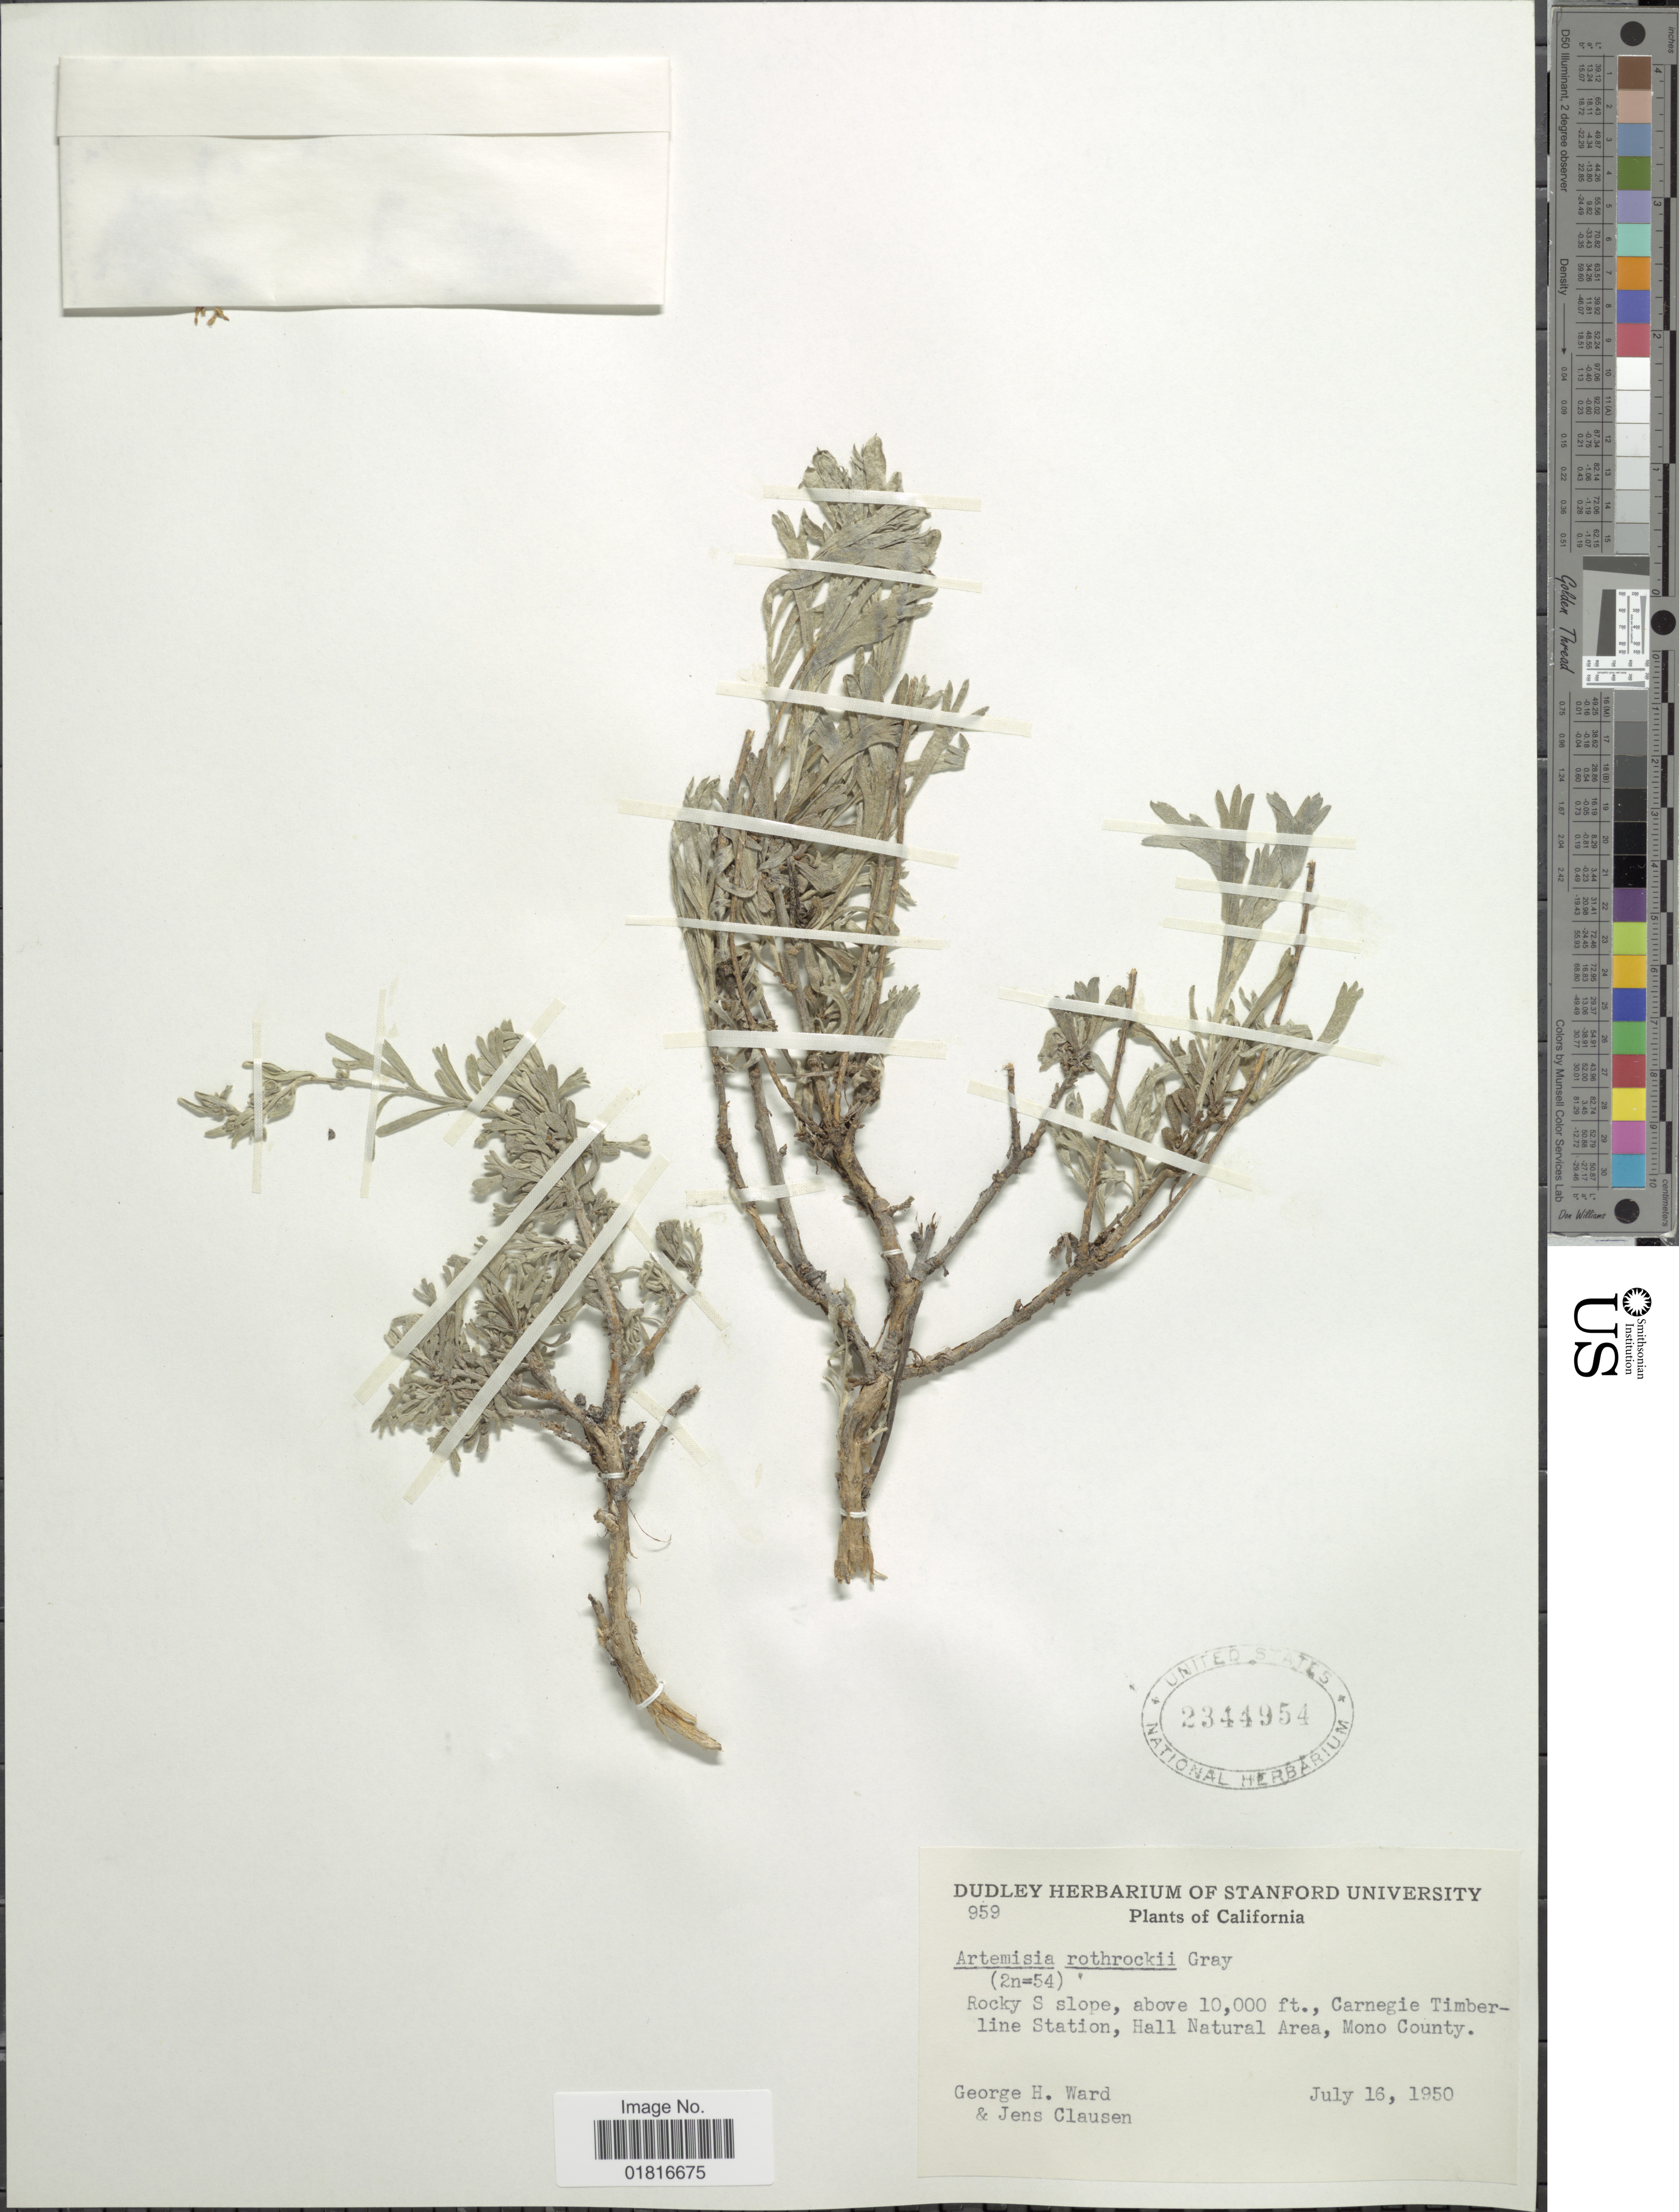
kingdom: Plantae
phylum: Tracheophyta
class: Magnoliopsida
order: Asterales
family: Asteraceae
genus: Artemisia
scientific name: Artemisia rothrockii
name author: A. Gray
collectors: G. H. Ward & J. Clausen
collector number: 959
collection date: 1950-07-16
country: United States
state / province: California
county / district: Mono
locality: Rocky S slope., Carnegie Timberline Station, Hall Natural Area, Mono County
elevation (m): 3048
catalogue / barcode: US 2344954